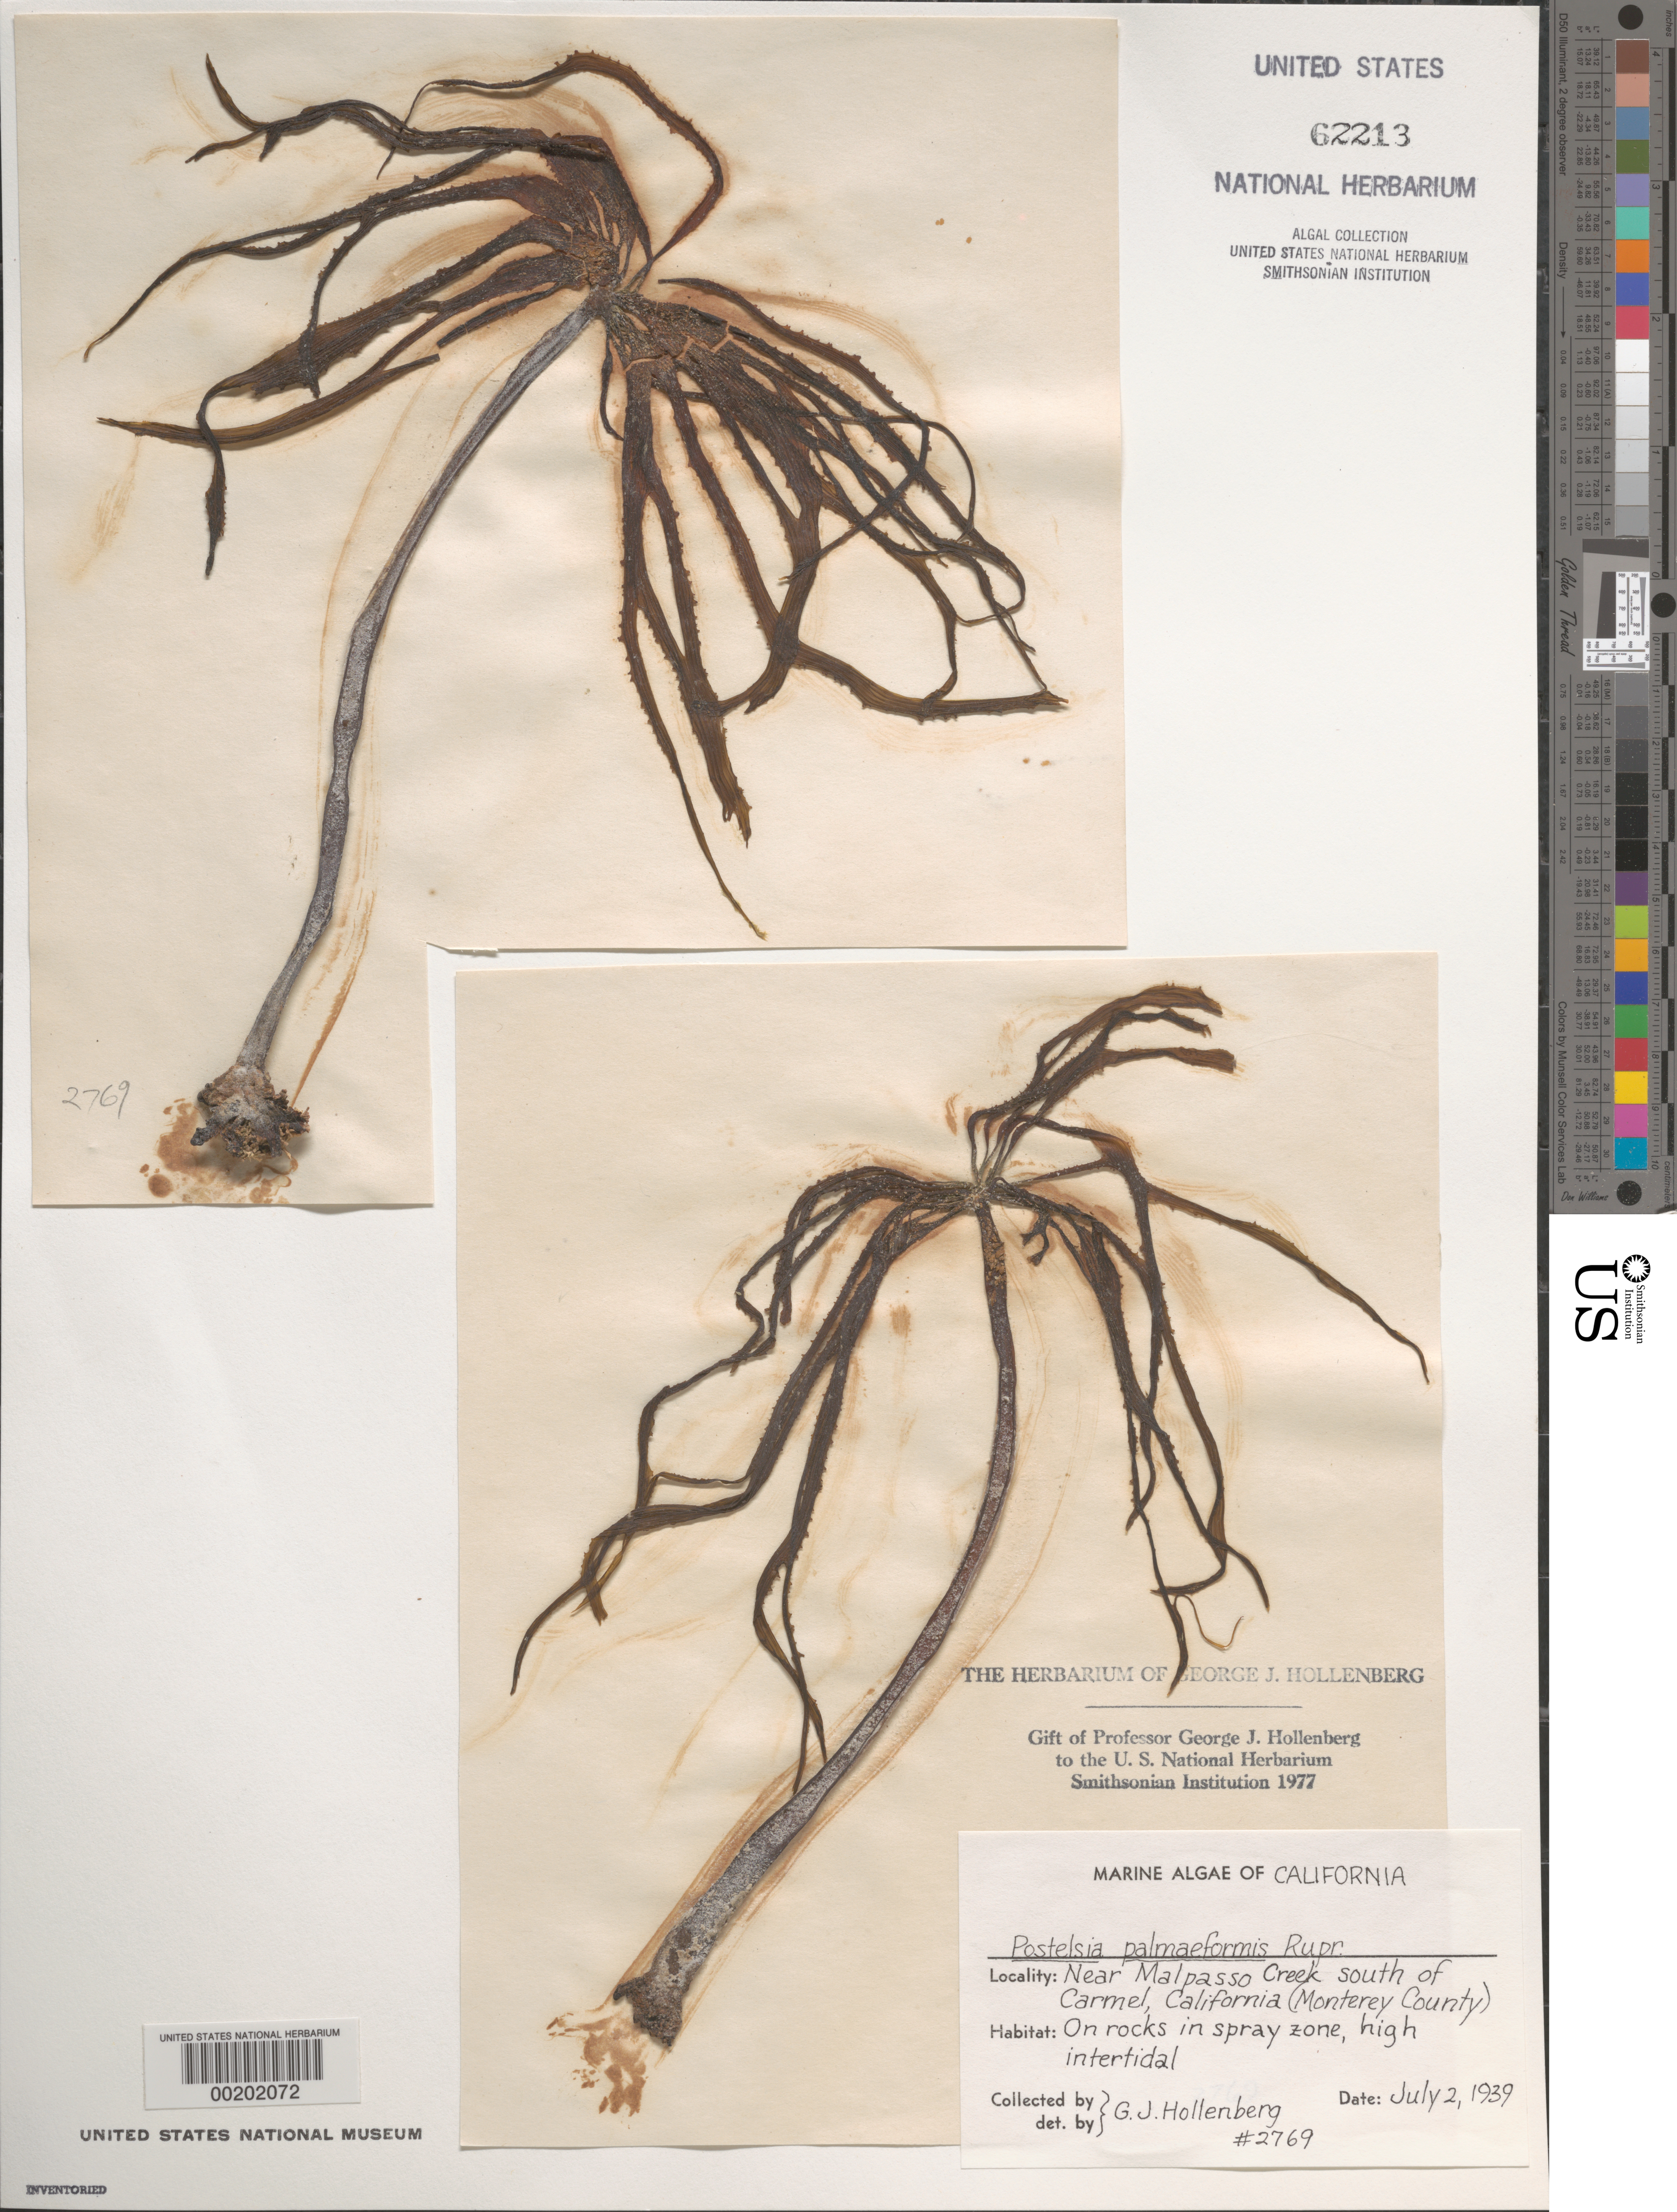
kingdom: Chromista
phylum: Ochrophyta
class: Phaeophyceae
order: Laminariales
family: Laminariaceae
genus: Postelsia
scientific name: Postelsia palmaeformis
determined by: Hollenberg, George J.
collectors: G. Hollenberg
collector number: GJH 2769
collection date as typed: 02 Jul 1939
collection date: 1939-07-02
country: United States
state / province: California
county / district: Monterey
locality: Near Malpaso Creek, south of Carmel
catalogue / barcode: US 62213